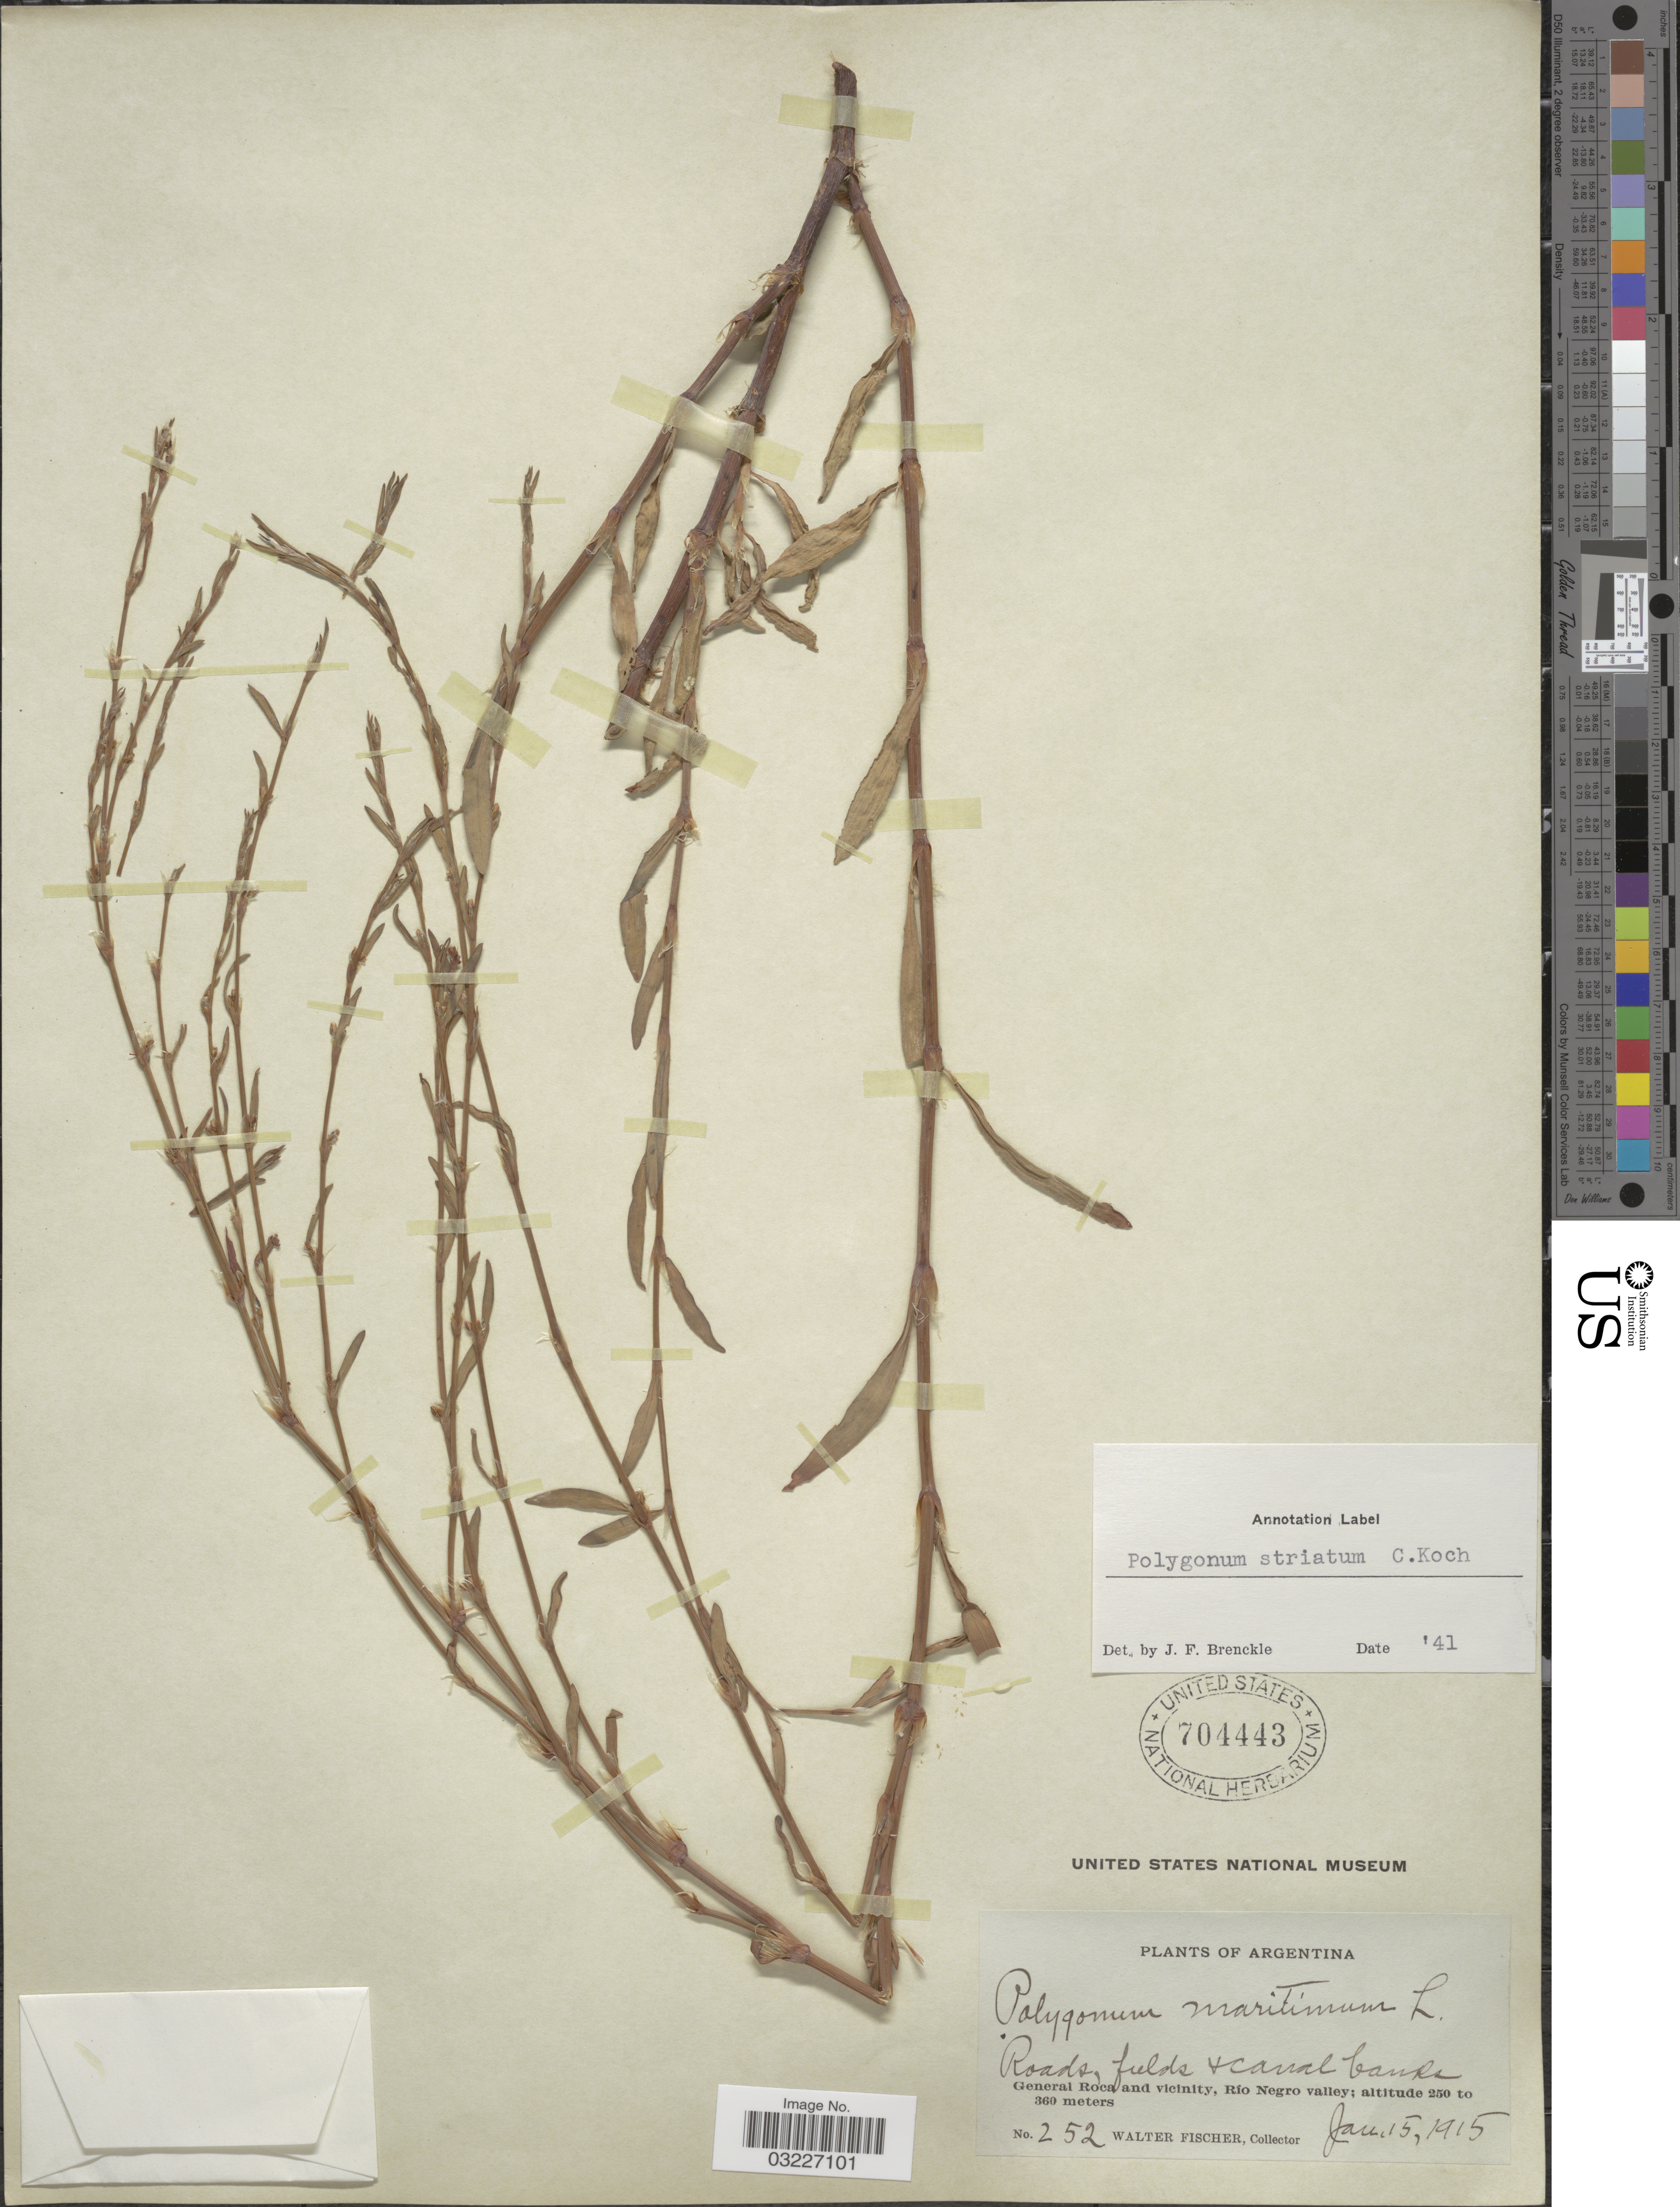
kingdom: Plantae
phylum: Tracheophyta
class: Magnoliopsida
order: Caryophyllales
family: Polygonaceae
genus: Polygonum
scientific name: Polygonum striatum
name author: K. Koch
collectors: W. Fischer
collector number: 252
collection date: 1915-01-15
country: Argentina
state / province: Rio Negro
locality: General Roca and vicinity, Río Negro valley.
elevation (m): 250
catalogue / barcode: US 704443